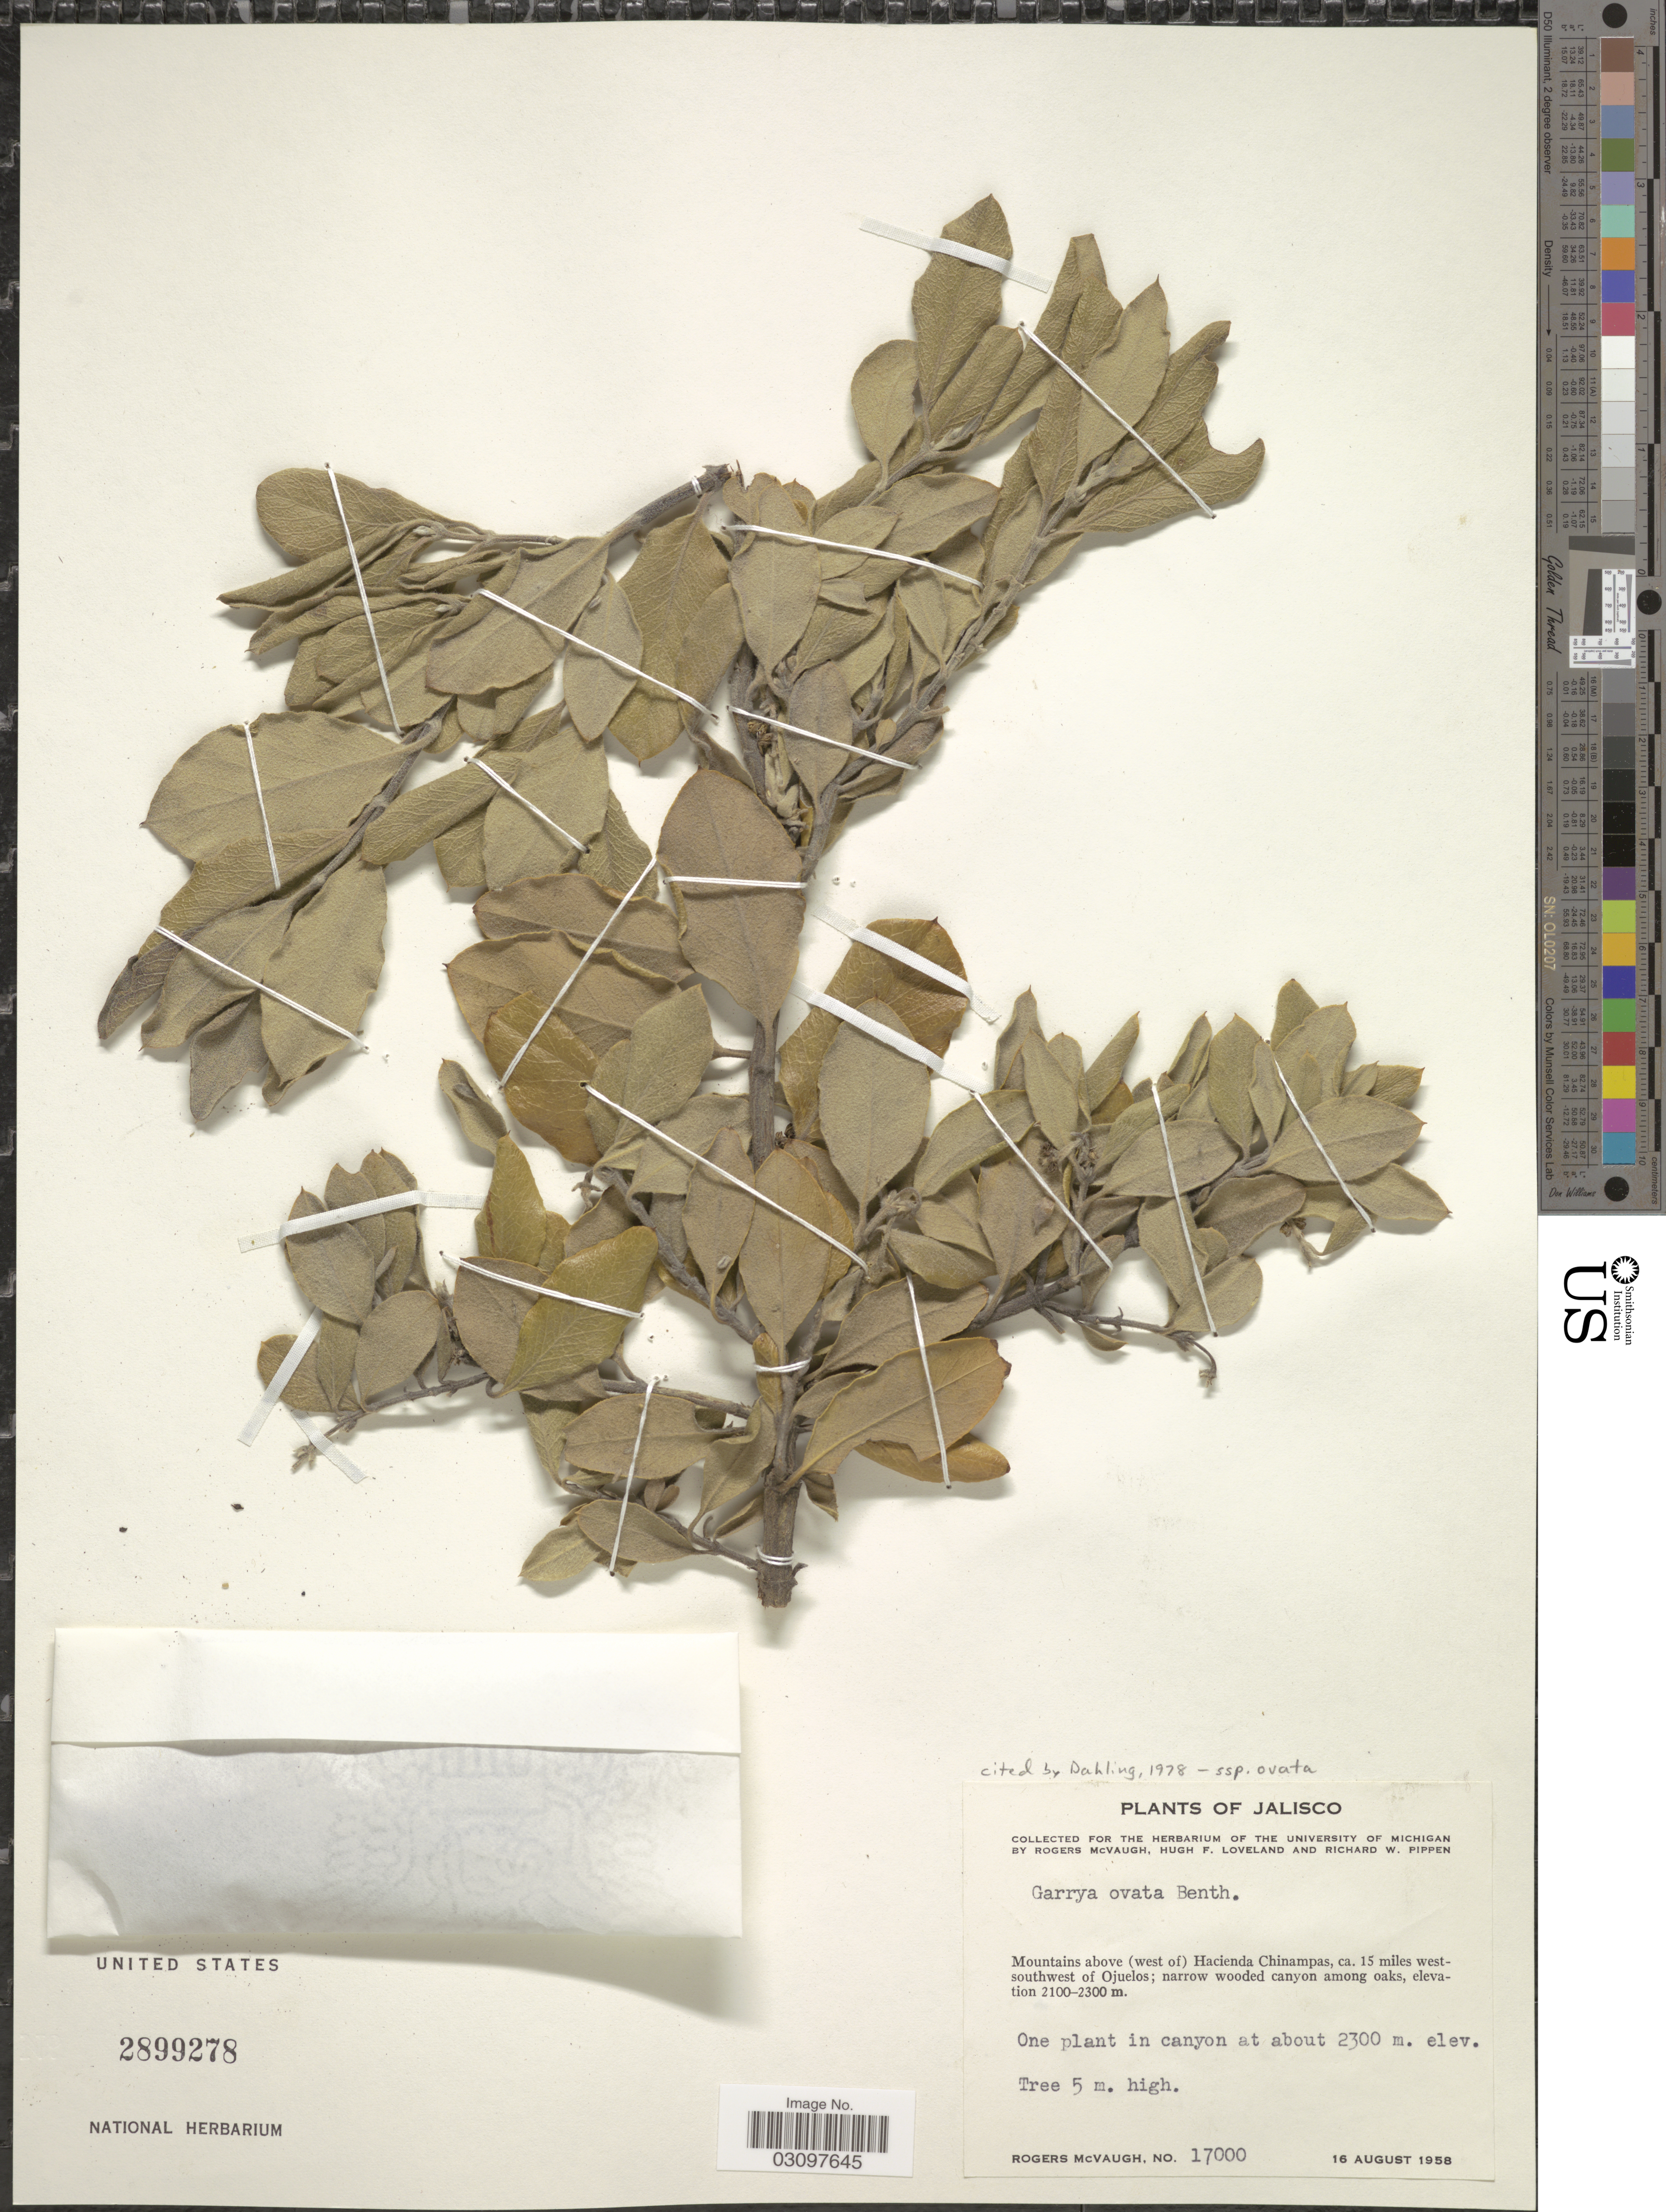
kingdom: Plantae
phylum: Tracheophyta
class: Magnoliopsida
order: Garryales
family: Garryaceae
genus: Garrya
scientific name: Garrya ovata subsp. ovata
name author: Benth.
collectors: R. McVaugh, H. Loveland & R. W. Pippen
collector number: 17000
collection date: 1958-08-16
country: Mexico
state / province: Jalisco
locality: Mountains above (west of) Hacienda Chinampas, ca. 15 miles west-southwest of Ojuelos; narrow wooded canyon among oaks.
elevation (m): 2300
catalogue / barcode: US 2899278